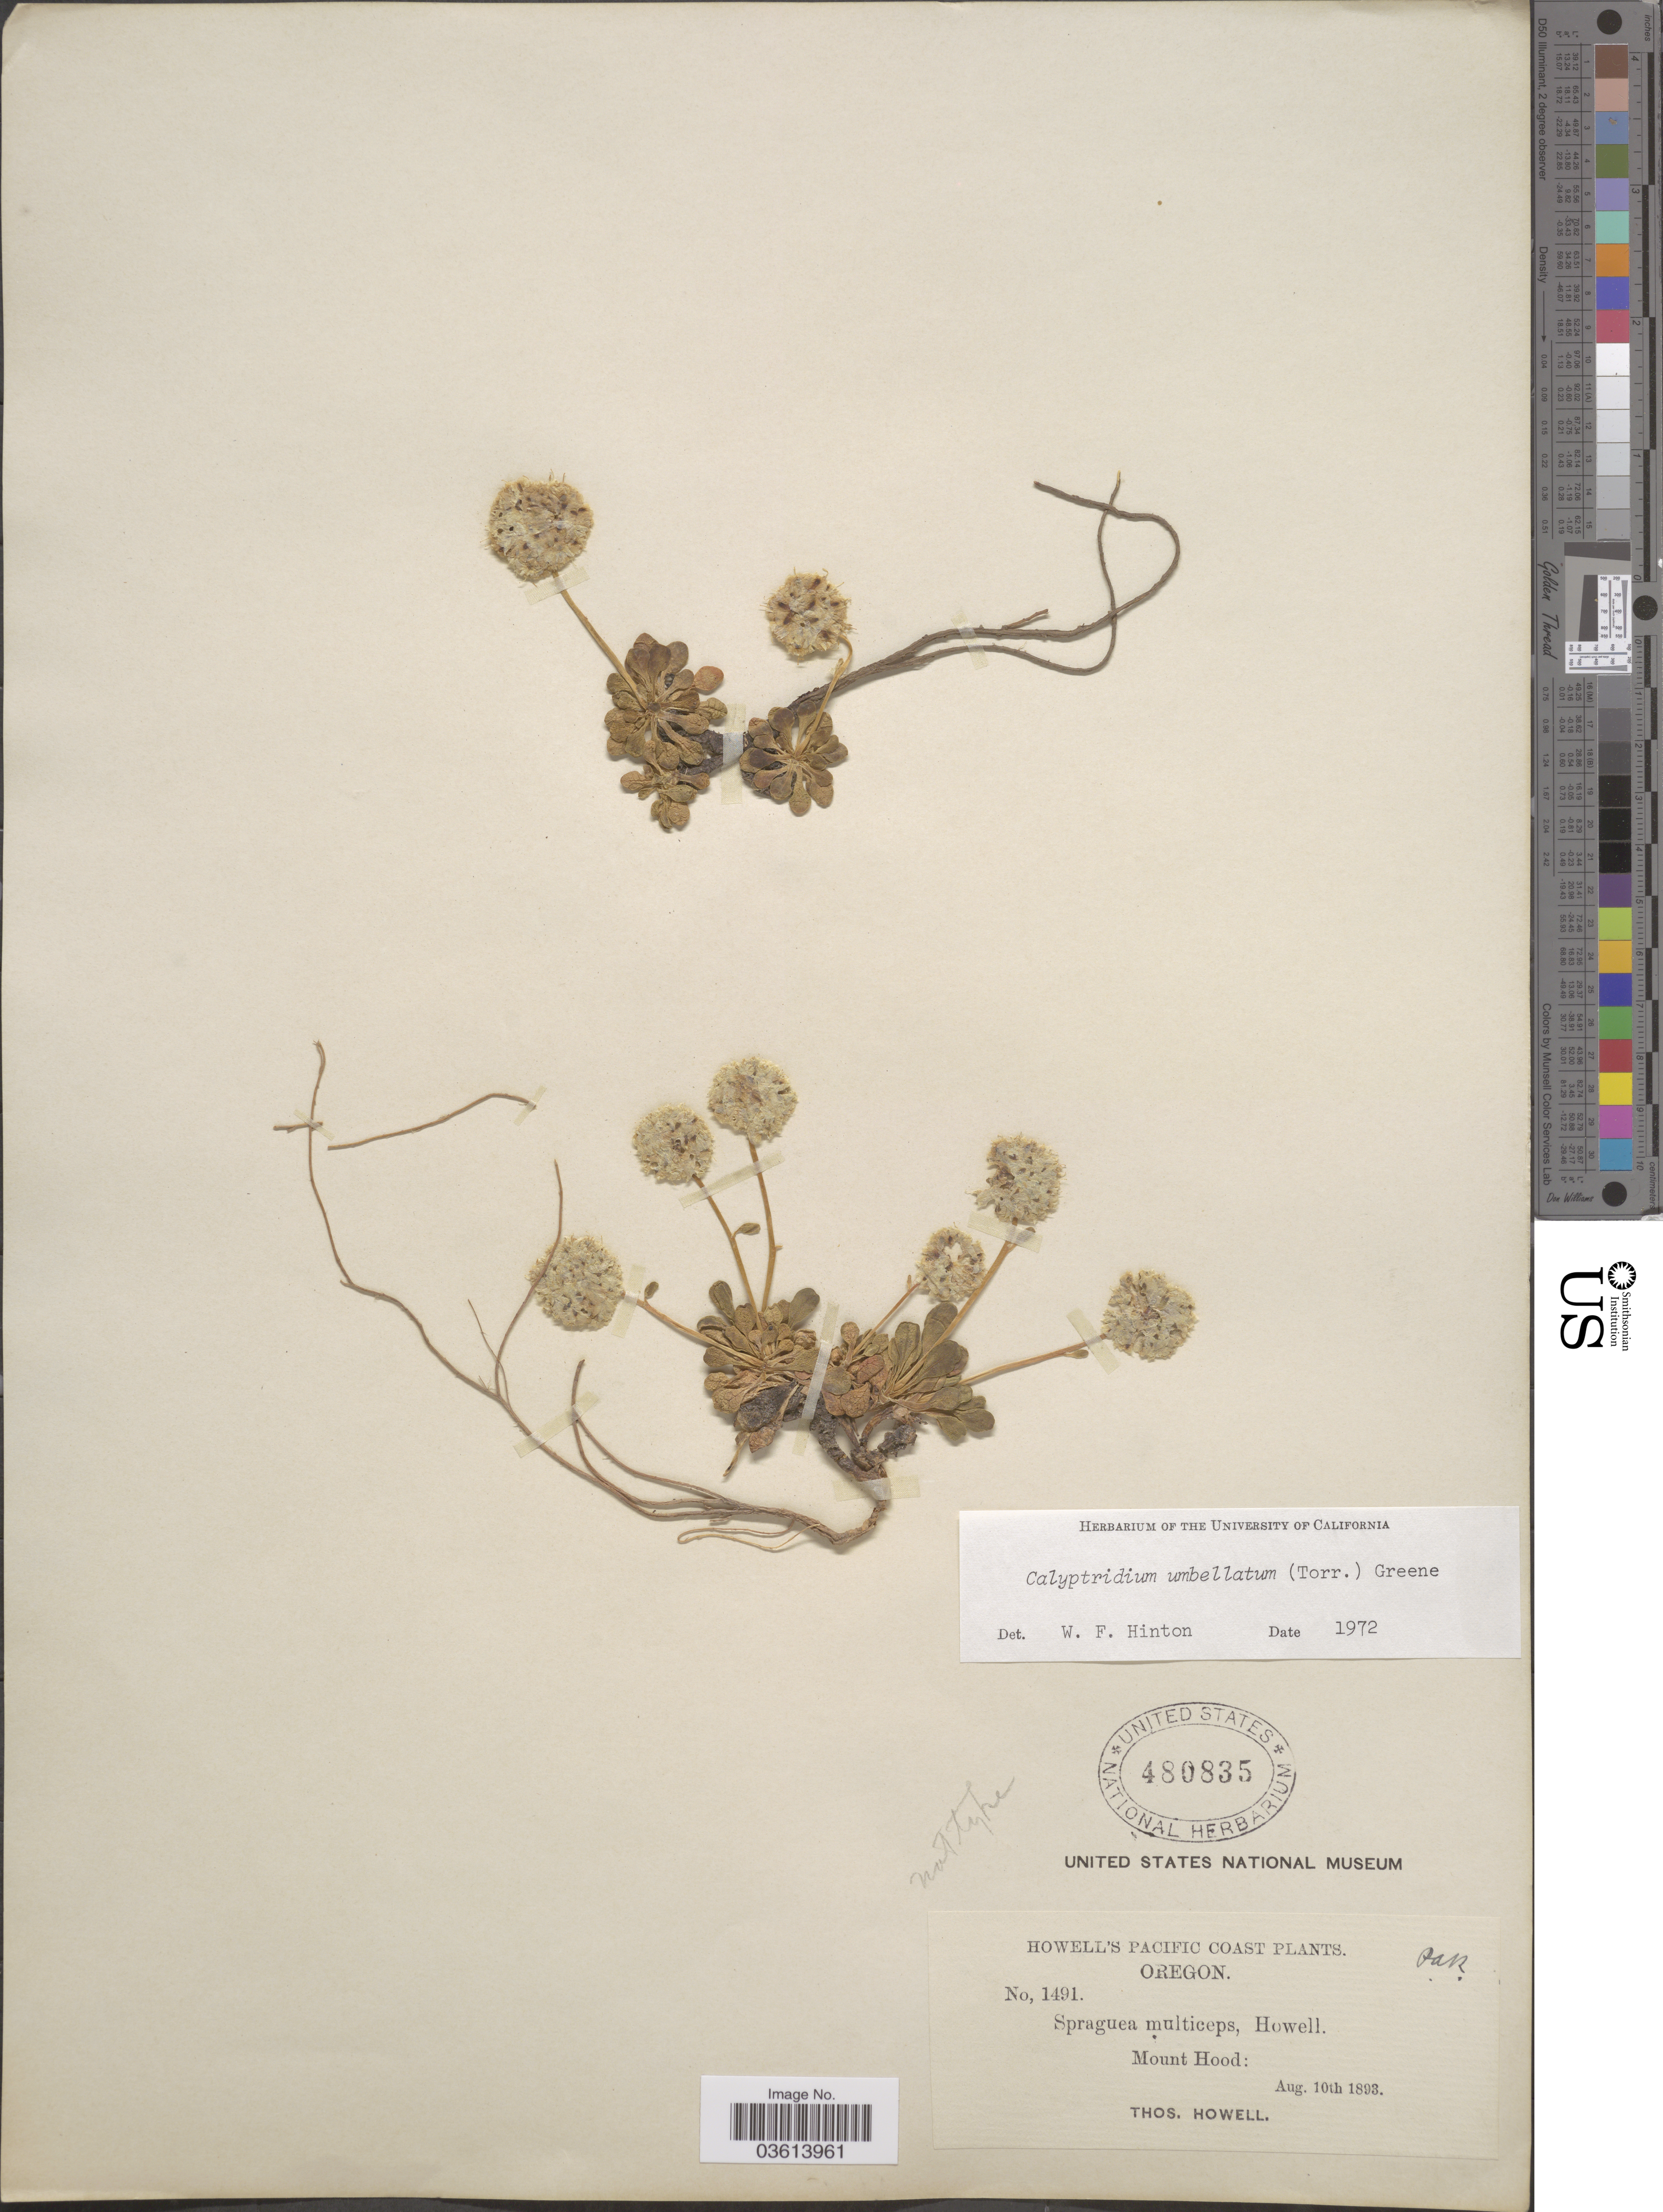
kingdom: Plantae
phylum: Tracheophyta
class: Magnoliopsida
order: Caryophyllales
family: Montiaceae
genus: Calyptridium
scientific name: Calyptridium umbellatum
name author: (Torr.) Greene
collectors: T. Howell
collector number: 1491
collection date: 1893-08-10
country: United States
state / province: Oregon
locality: Pacific Coast. Mount Hood.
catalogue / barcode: US 480835